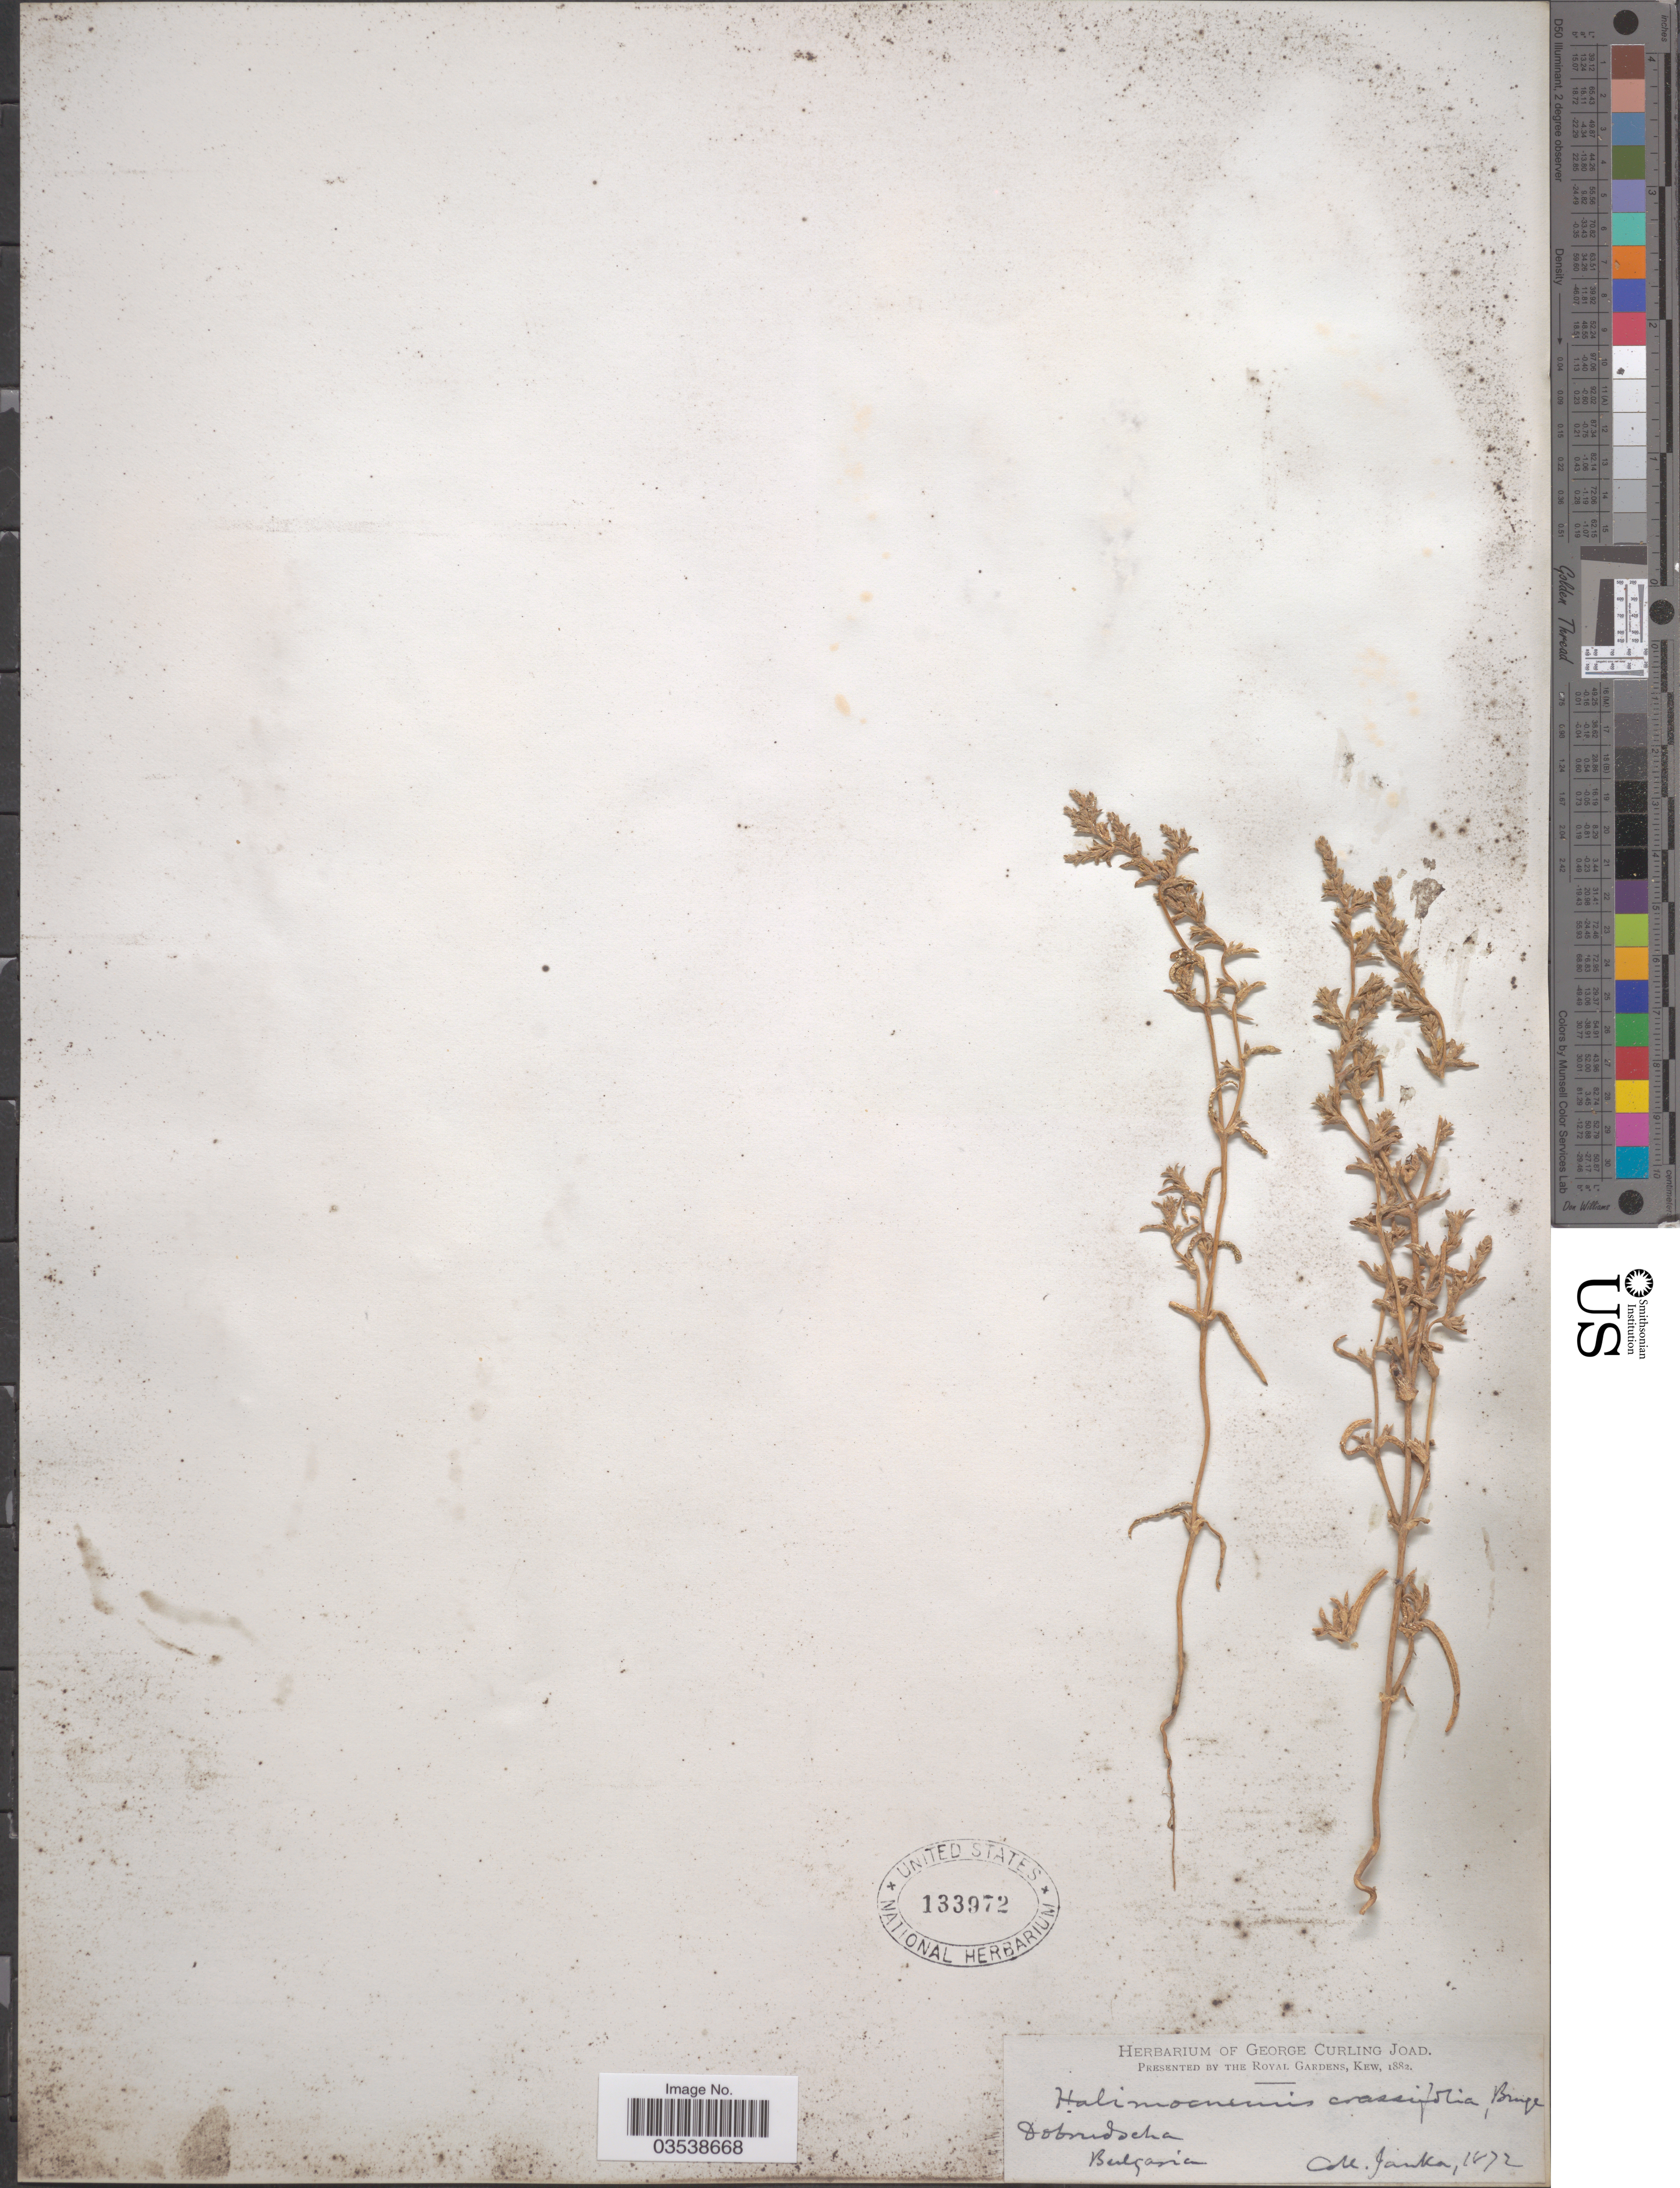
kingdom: Plantae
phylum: Tracheophyta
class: Magnoliopsida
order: Caryophyllales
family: Amaranthaceae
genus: Halimocnemis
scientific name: Halimocnemis crassifolia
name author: (Pall.) C.A. Mey.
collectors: V. Janka von Bulcs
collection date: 1872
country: Bulgaria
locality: Dobrudscha.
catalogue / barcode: US 133972